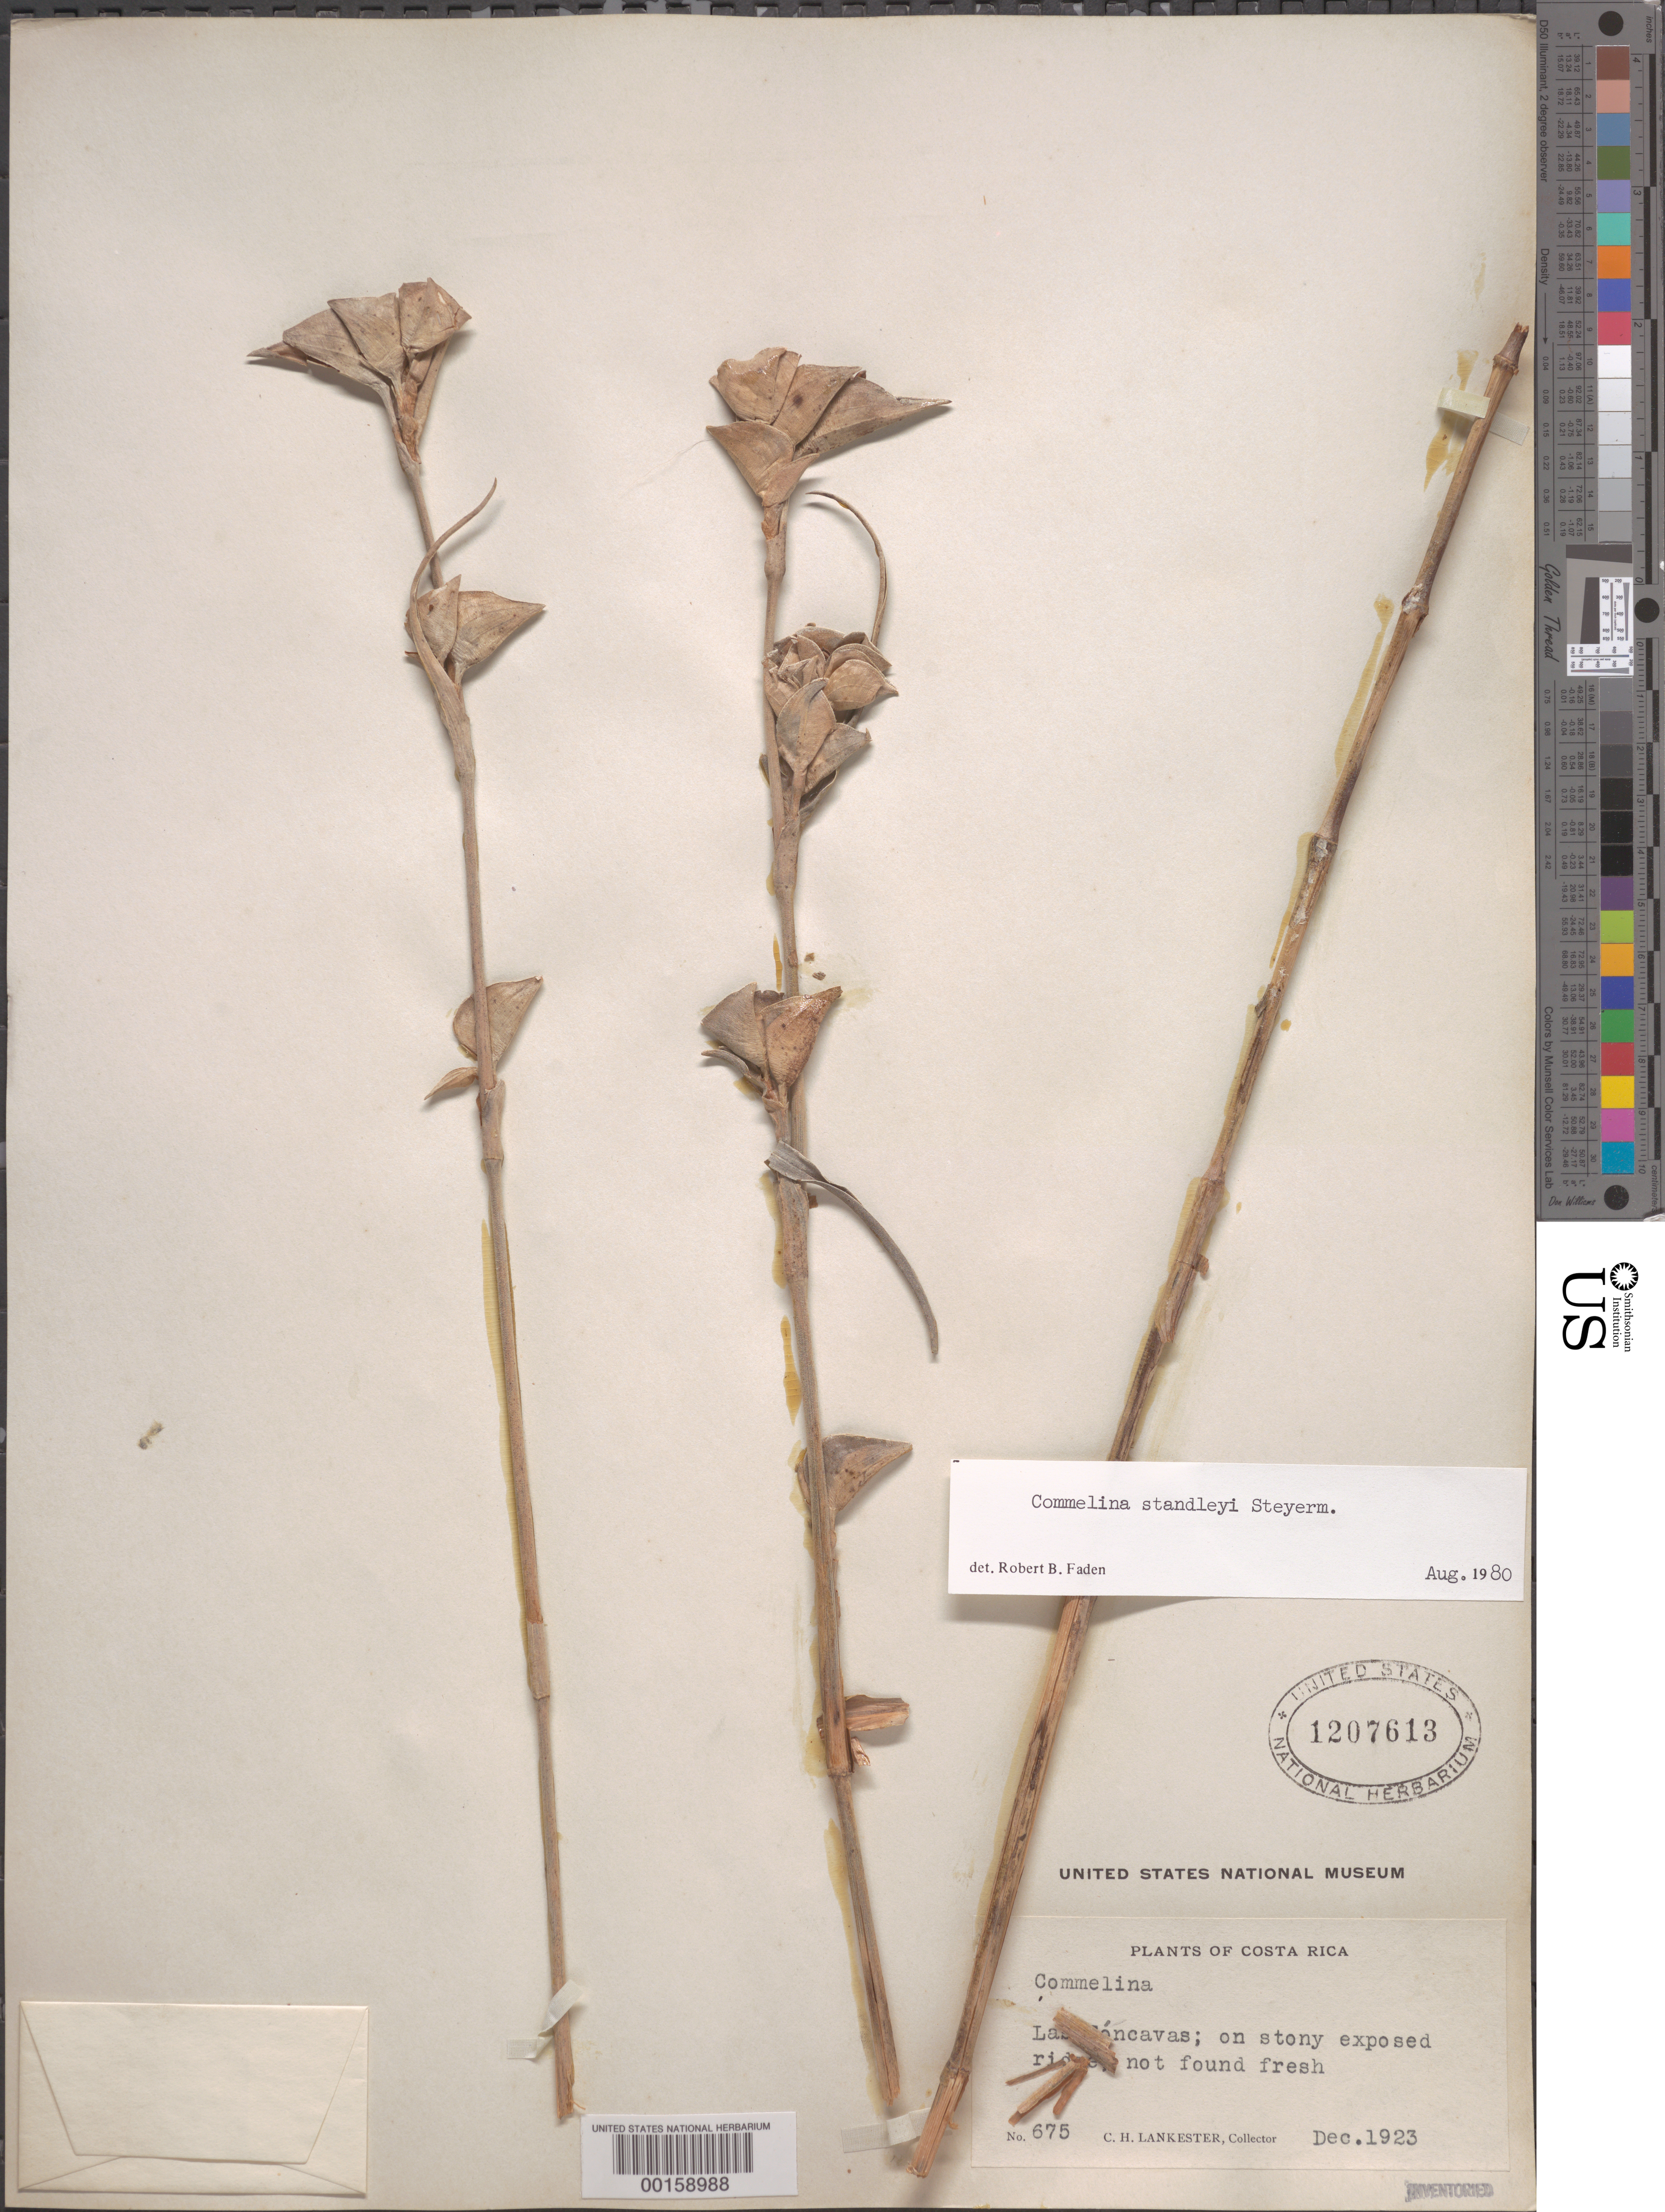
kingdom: Plantae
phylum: Tracheophyta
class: Liliopsida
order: Commelinales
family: Commelinaceae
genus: Commelina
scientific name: Commelina standleyi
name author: Steyerm.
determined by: Faden, Robert B., (US), Smithsonian Institution - National Museum of Natural History (UNITED STATES)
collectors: C. H. Lankester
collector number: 675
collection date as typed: Dec 1923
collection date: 1923-12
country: Costa Rica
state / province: Cartago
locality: Las Concavas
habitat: Stoney ridge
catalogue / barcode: US 1207613